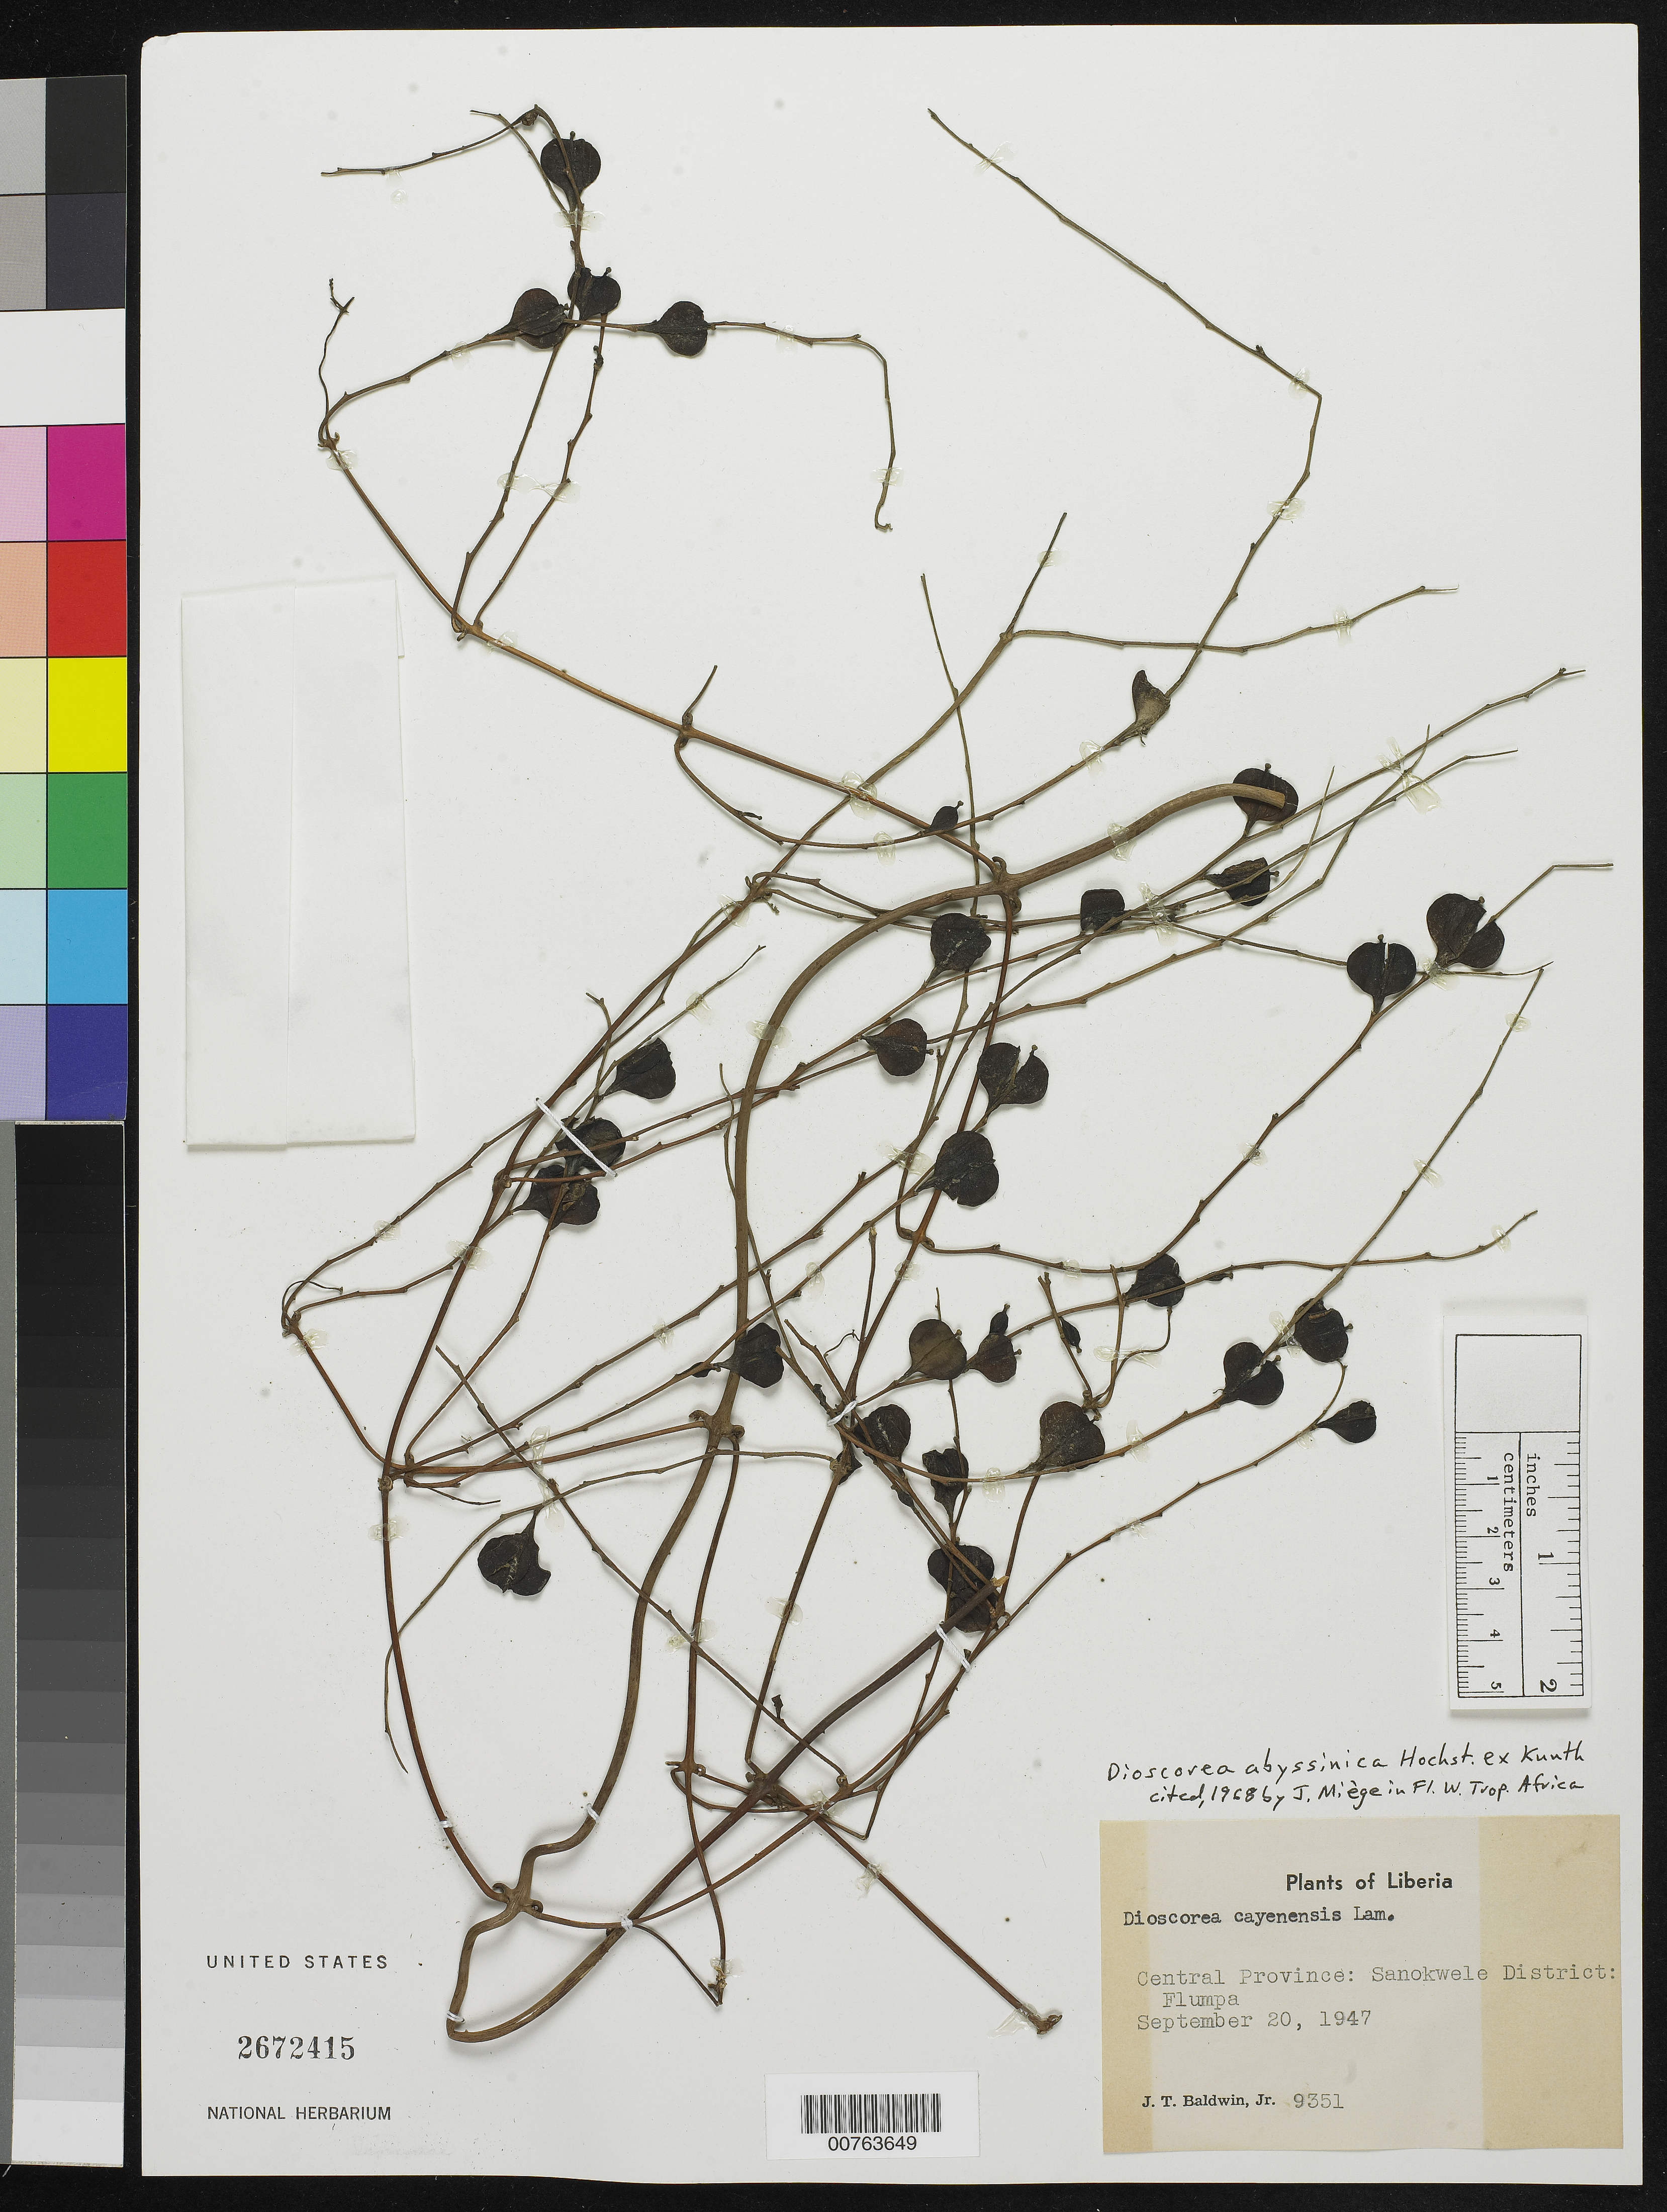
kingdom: Plantae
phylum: Tracheophyta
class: Liliopsida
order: Dioscoreales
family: Dioscoreaceae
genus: Dioscorea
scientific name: Dioscorea abyssinica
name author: Hochst. ex Kunth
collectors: J. T. Baldwin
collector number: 9351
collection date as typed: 20 Sep 1947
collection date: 1947-09-20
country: Liberia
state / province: Nimba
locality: Central Province: Sanokwele District, Flumpa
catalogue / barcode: US 2672415